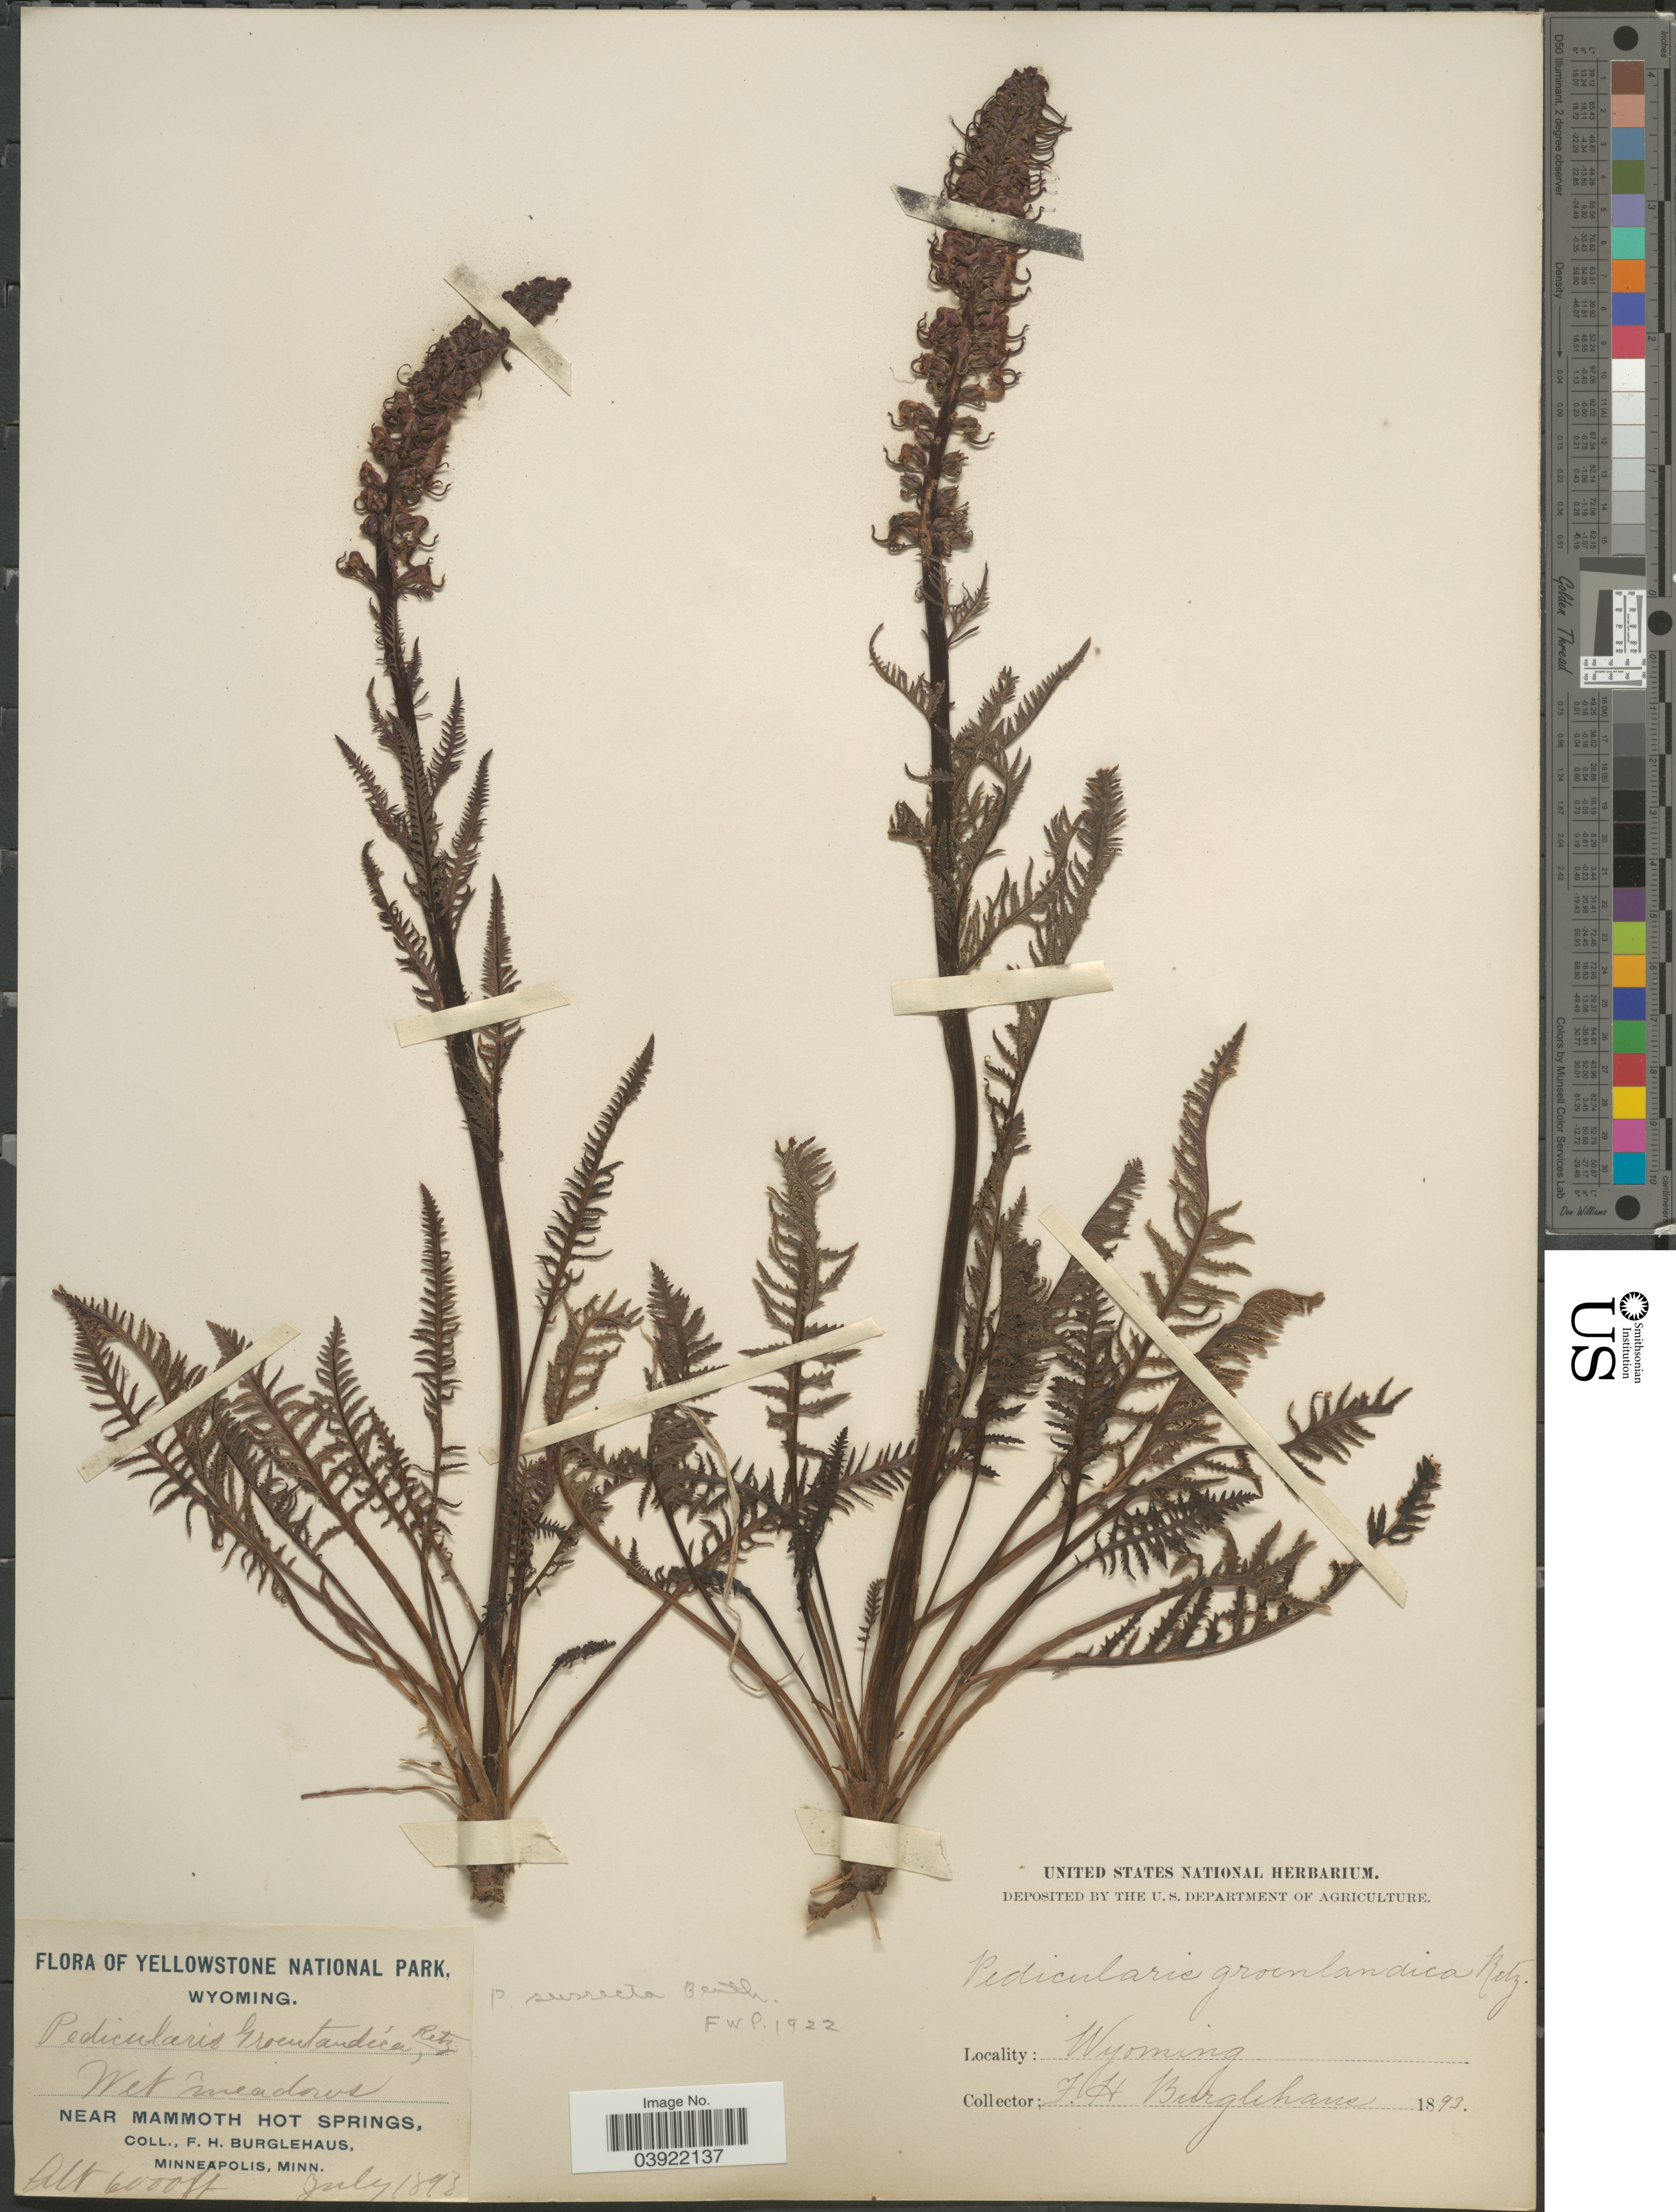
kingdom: Plantae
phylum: Tracheophyta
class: Magnoliopsida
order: Lamiales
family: Orobanchaceae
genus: Pedicularis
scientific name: Pedicularis groenlandica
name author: Retz.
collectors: F. Burglehaus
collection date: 1893-07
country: United States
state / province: Wyoming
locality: Yellowstone National Park. Wet meadows. Near Mammoth Hot Springs.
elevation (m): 1829